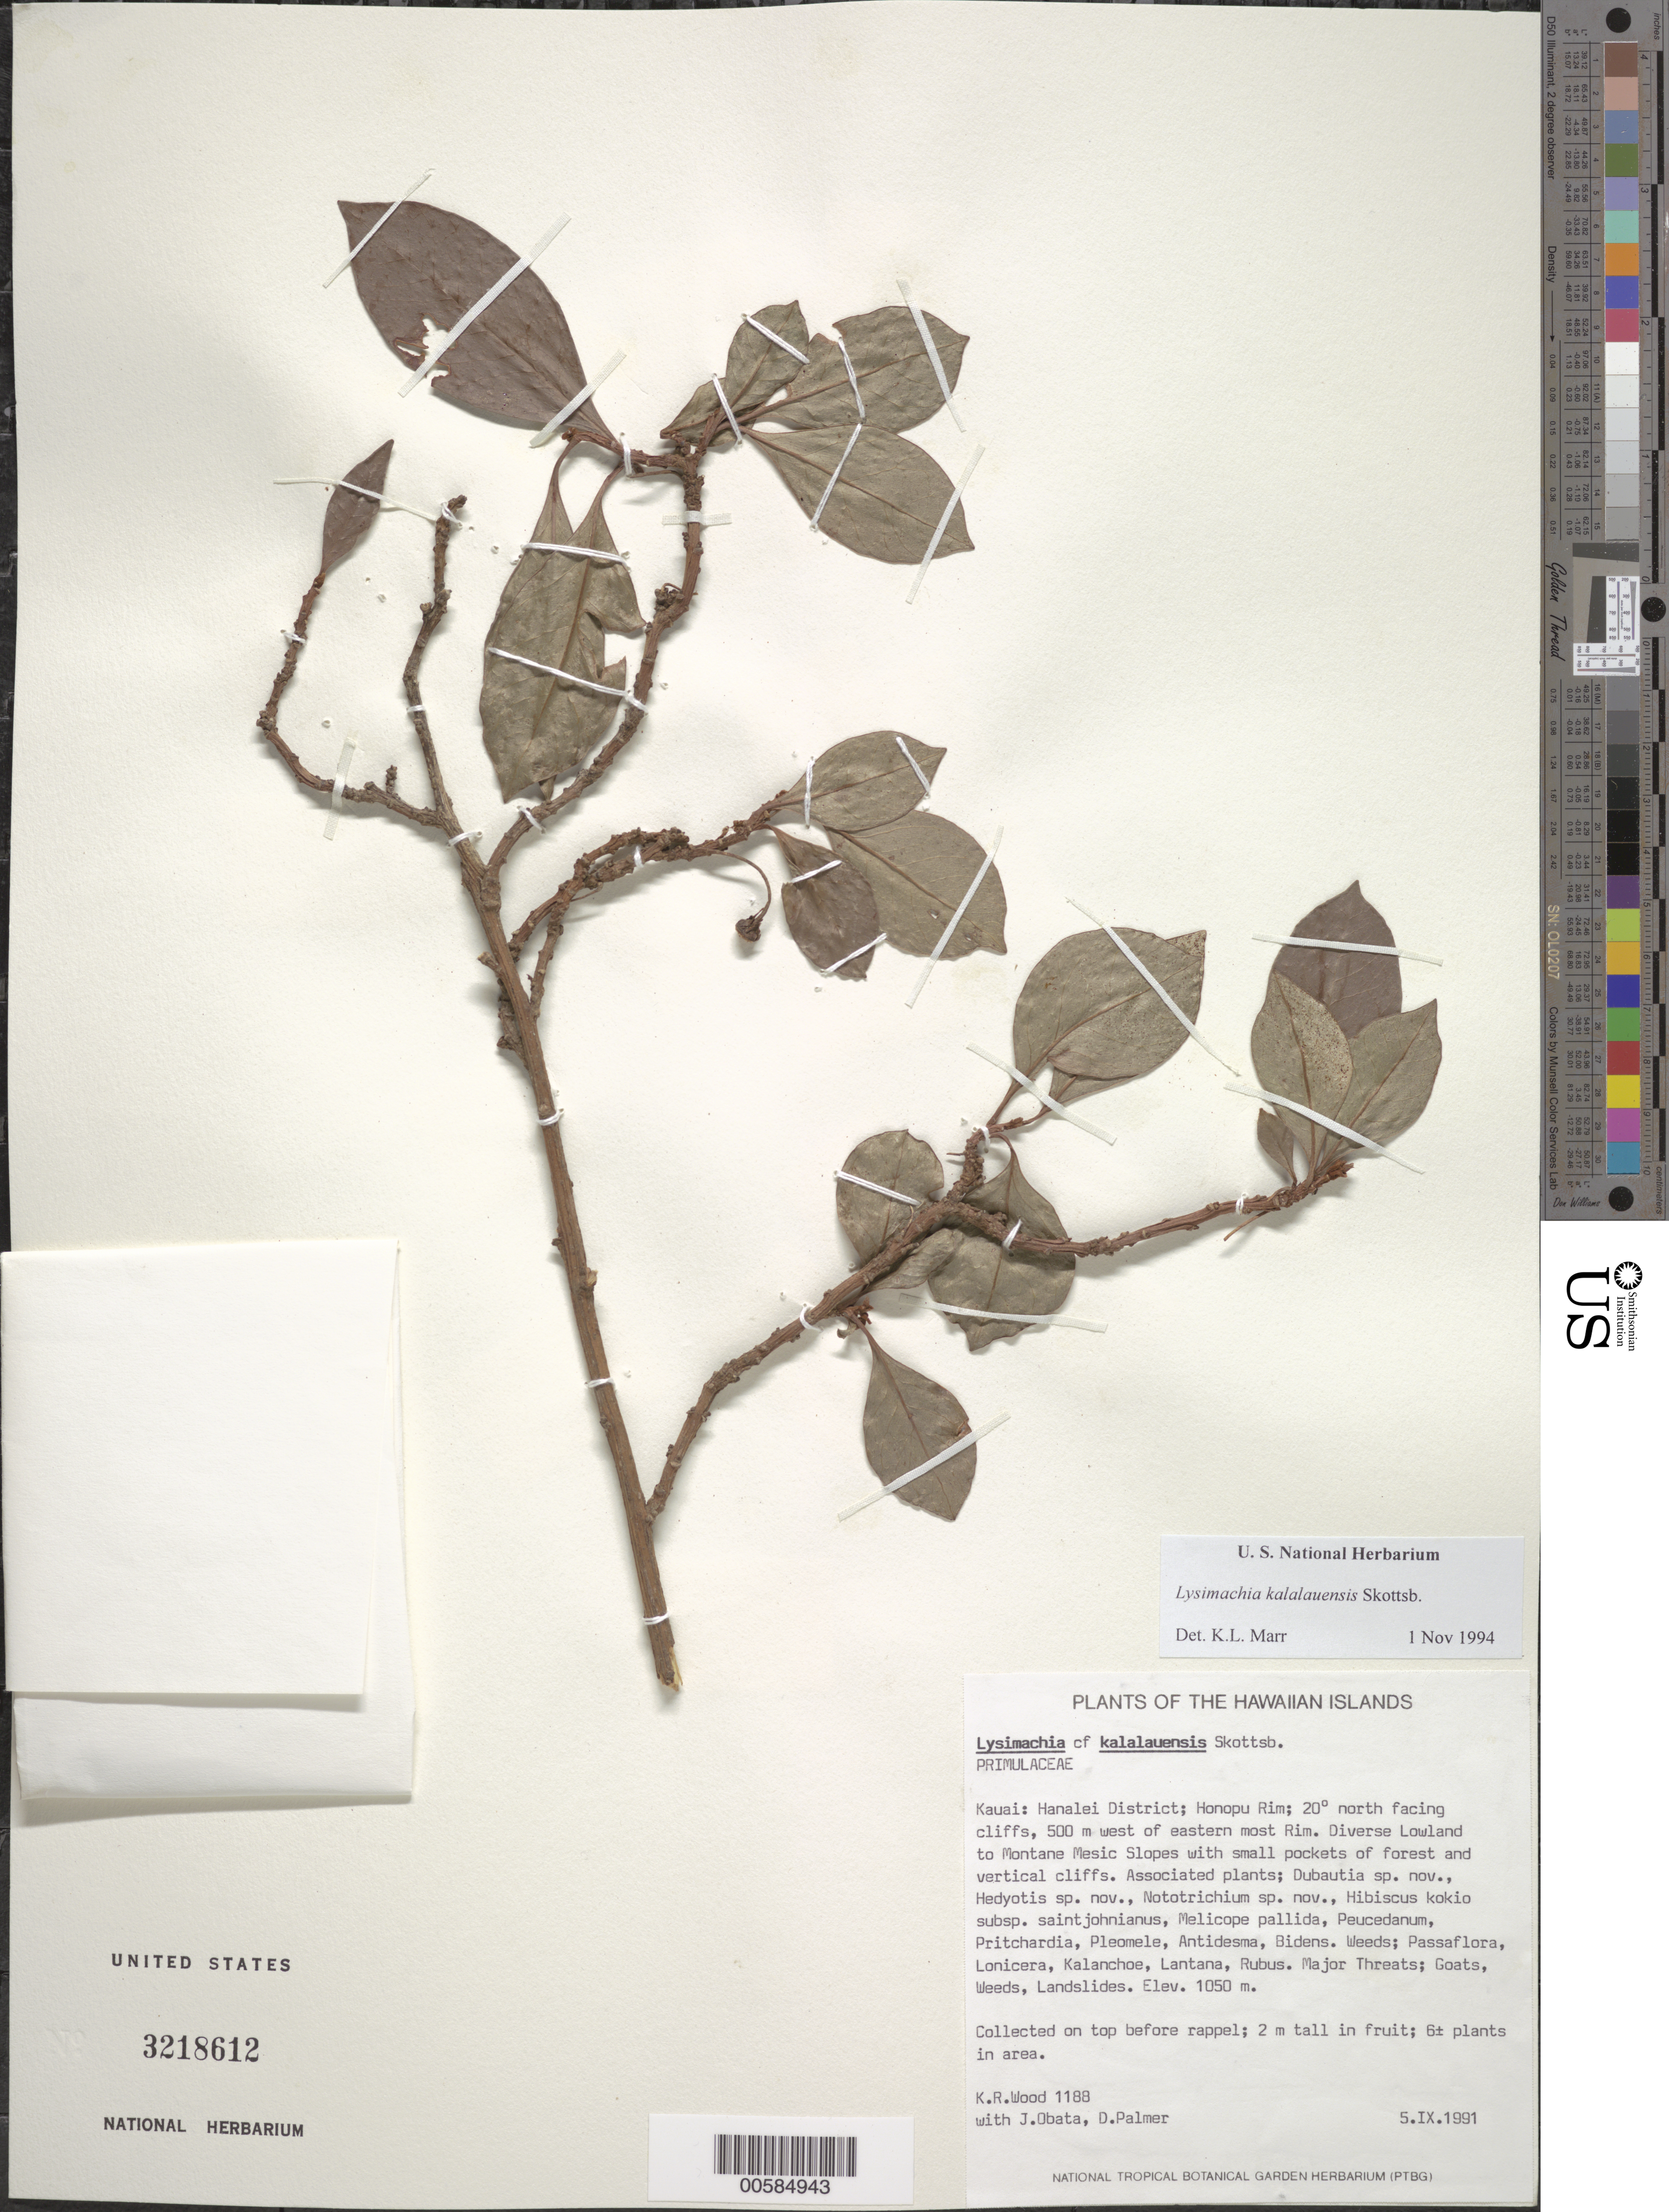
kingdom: Plantae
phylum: Tracheophyta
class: Magnoliopsida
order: Ericales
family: Primulaceae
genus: Lysimachia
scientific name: Lysimachia kalalauensis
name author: Skottsb.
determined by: Marr, K. L., (UBC), University of British Columbia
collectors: K. R. Wood, J. Obata & D. Palmer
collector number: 1188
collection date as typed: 5 Sep 1991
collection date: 1991-09-05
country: United States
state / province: Hawaii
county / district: Kauai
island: Kaua'i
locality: Hanalei Dist; Honopu Rim; 20 deg N facing cliffs, 500 m W of eastern most Rim.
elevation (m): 1050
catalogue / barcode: US 3218612